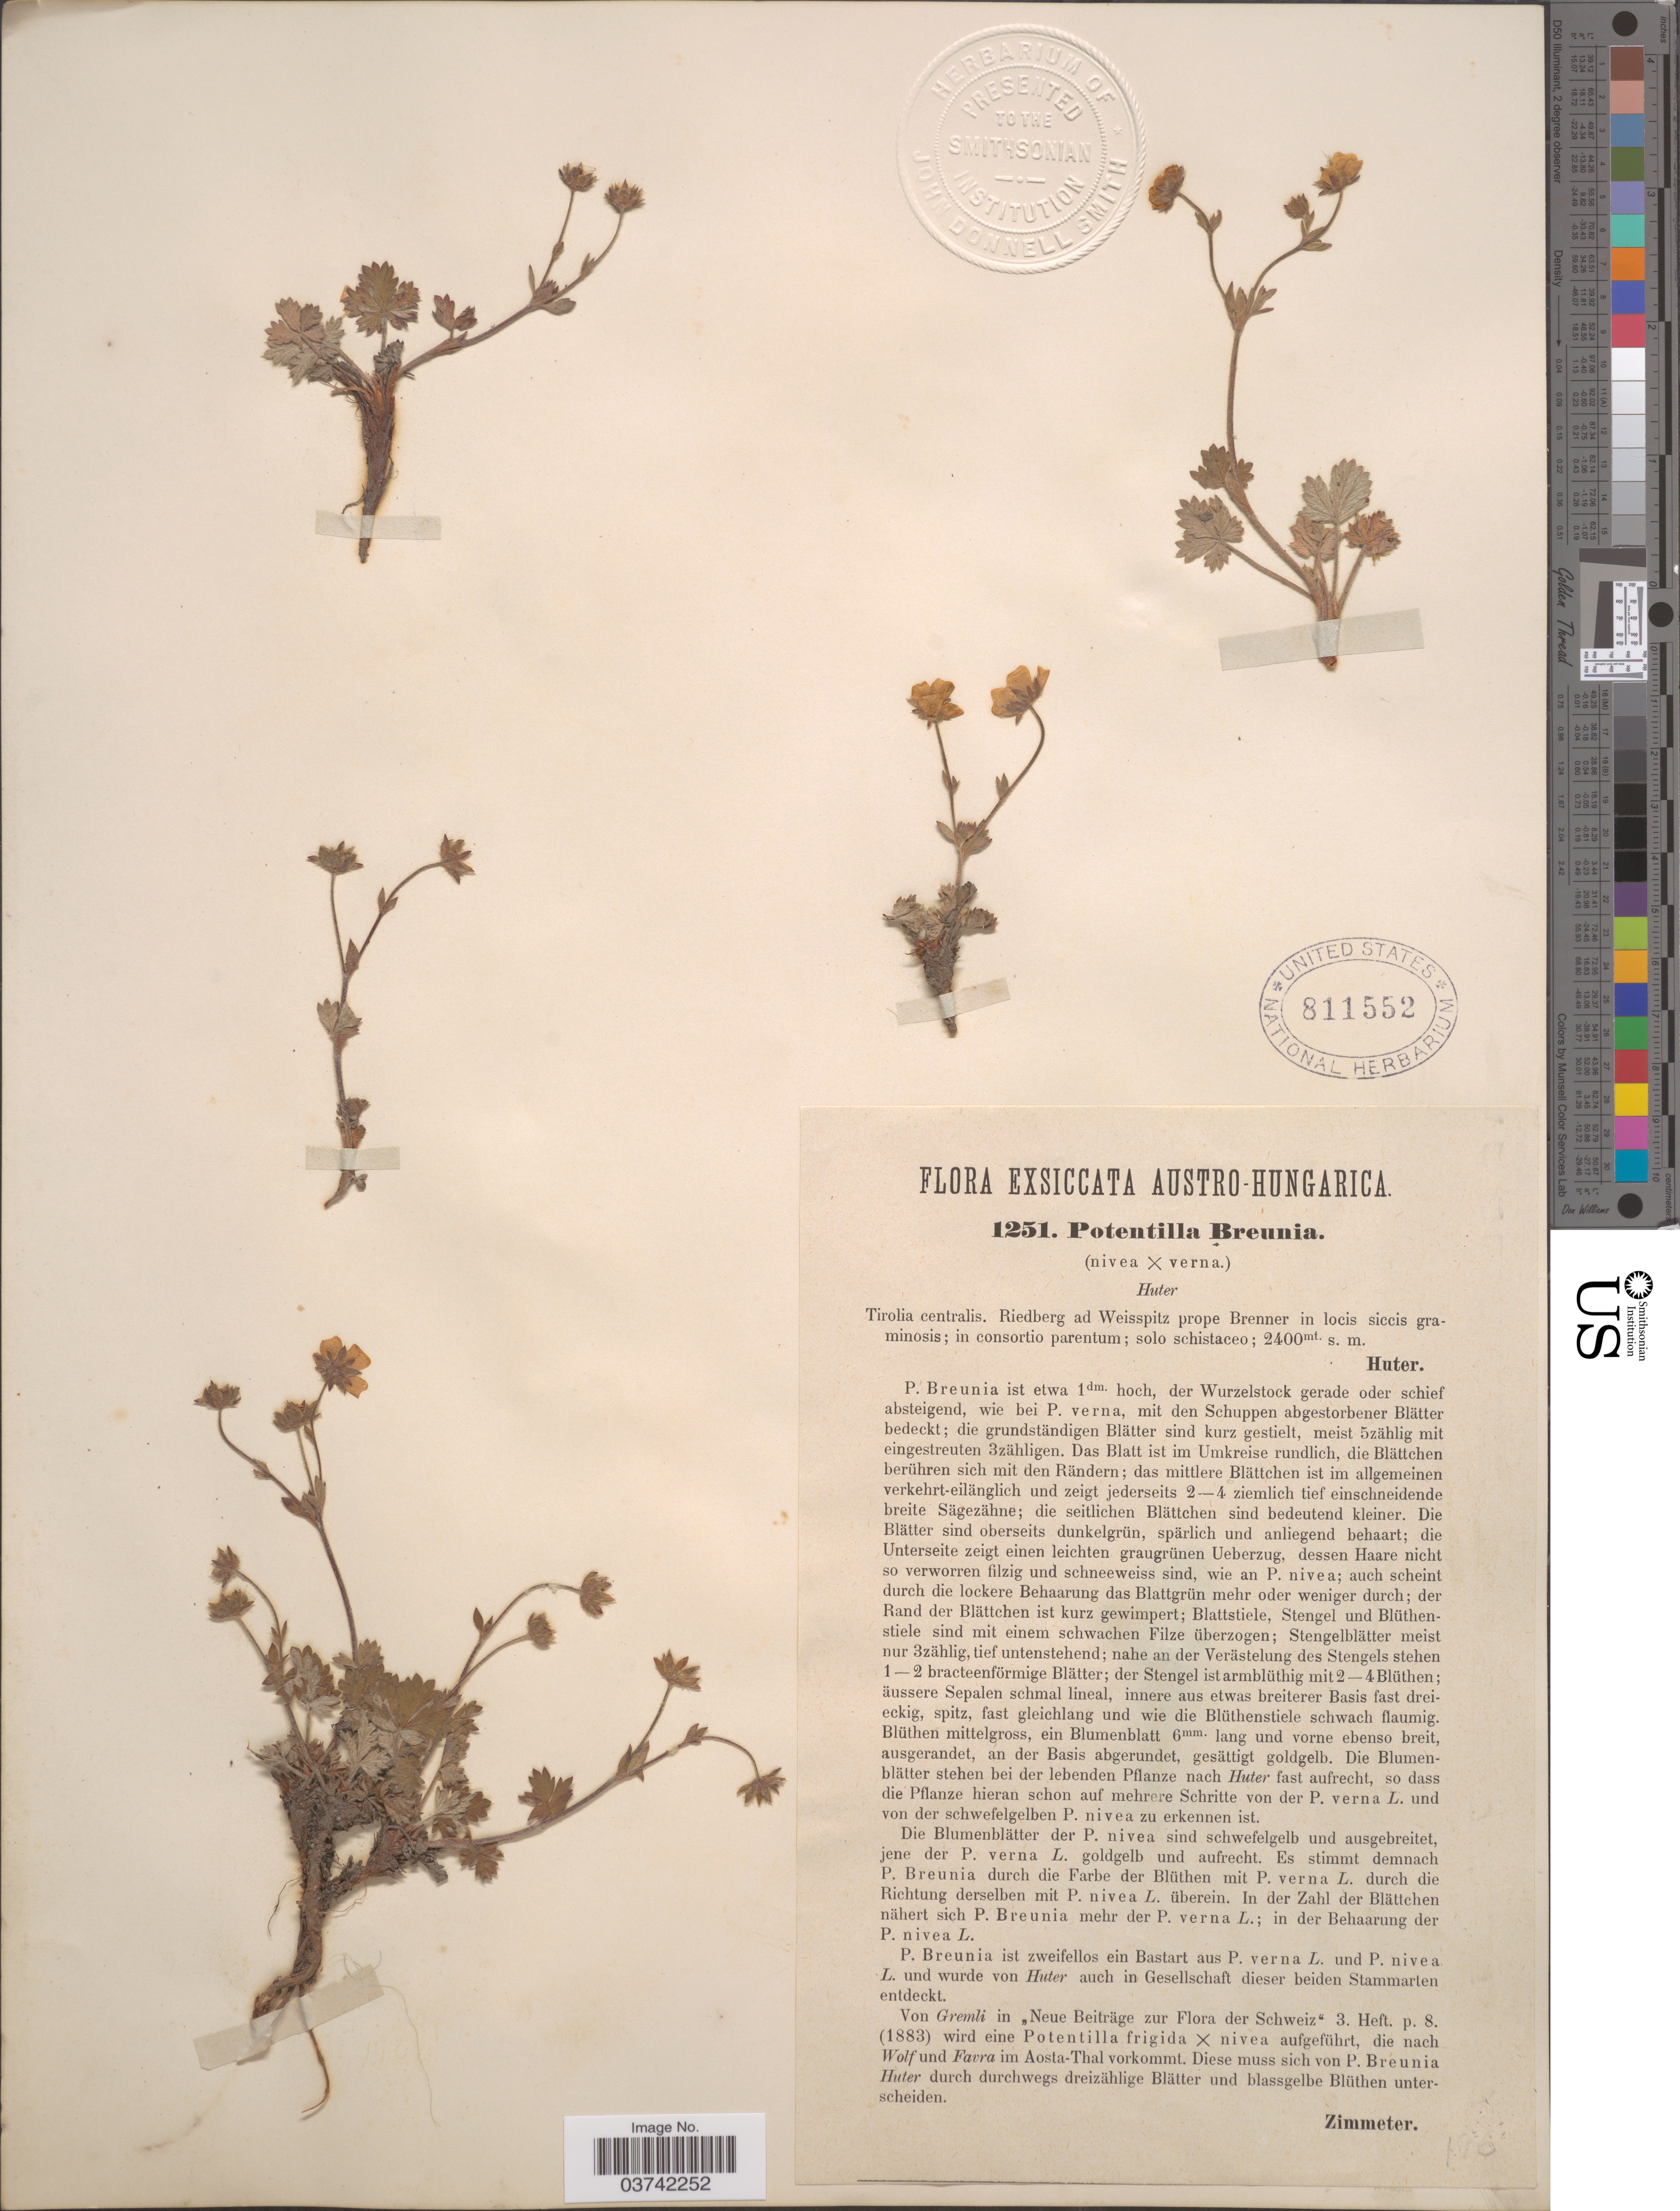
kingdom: Plantae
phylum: Tracheophyta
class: Magnoliopsida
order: Rosales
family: Rosaceae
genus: Potentilla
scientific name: Potentilla breunia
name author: Huter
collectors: -. Huter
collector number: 1251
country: Italy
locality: Austro-Hungarica. Tirolia centralis. Riedberg ad Weisspitz prope Brenner in locis siccis graminosis.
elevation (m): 2400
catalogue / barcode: US 811552